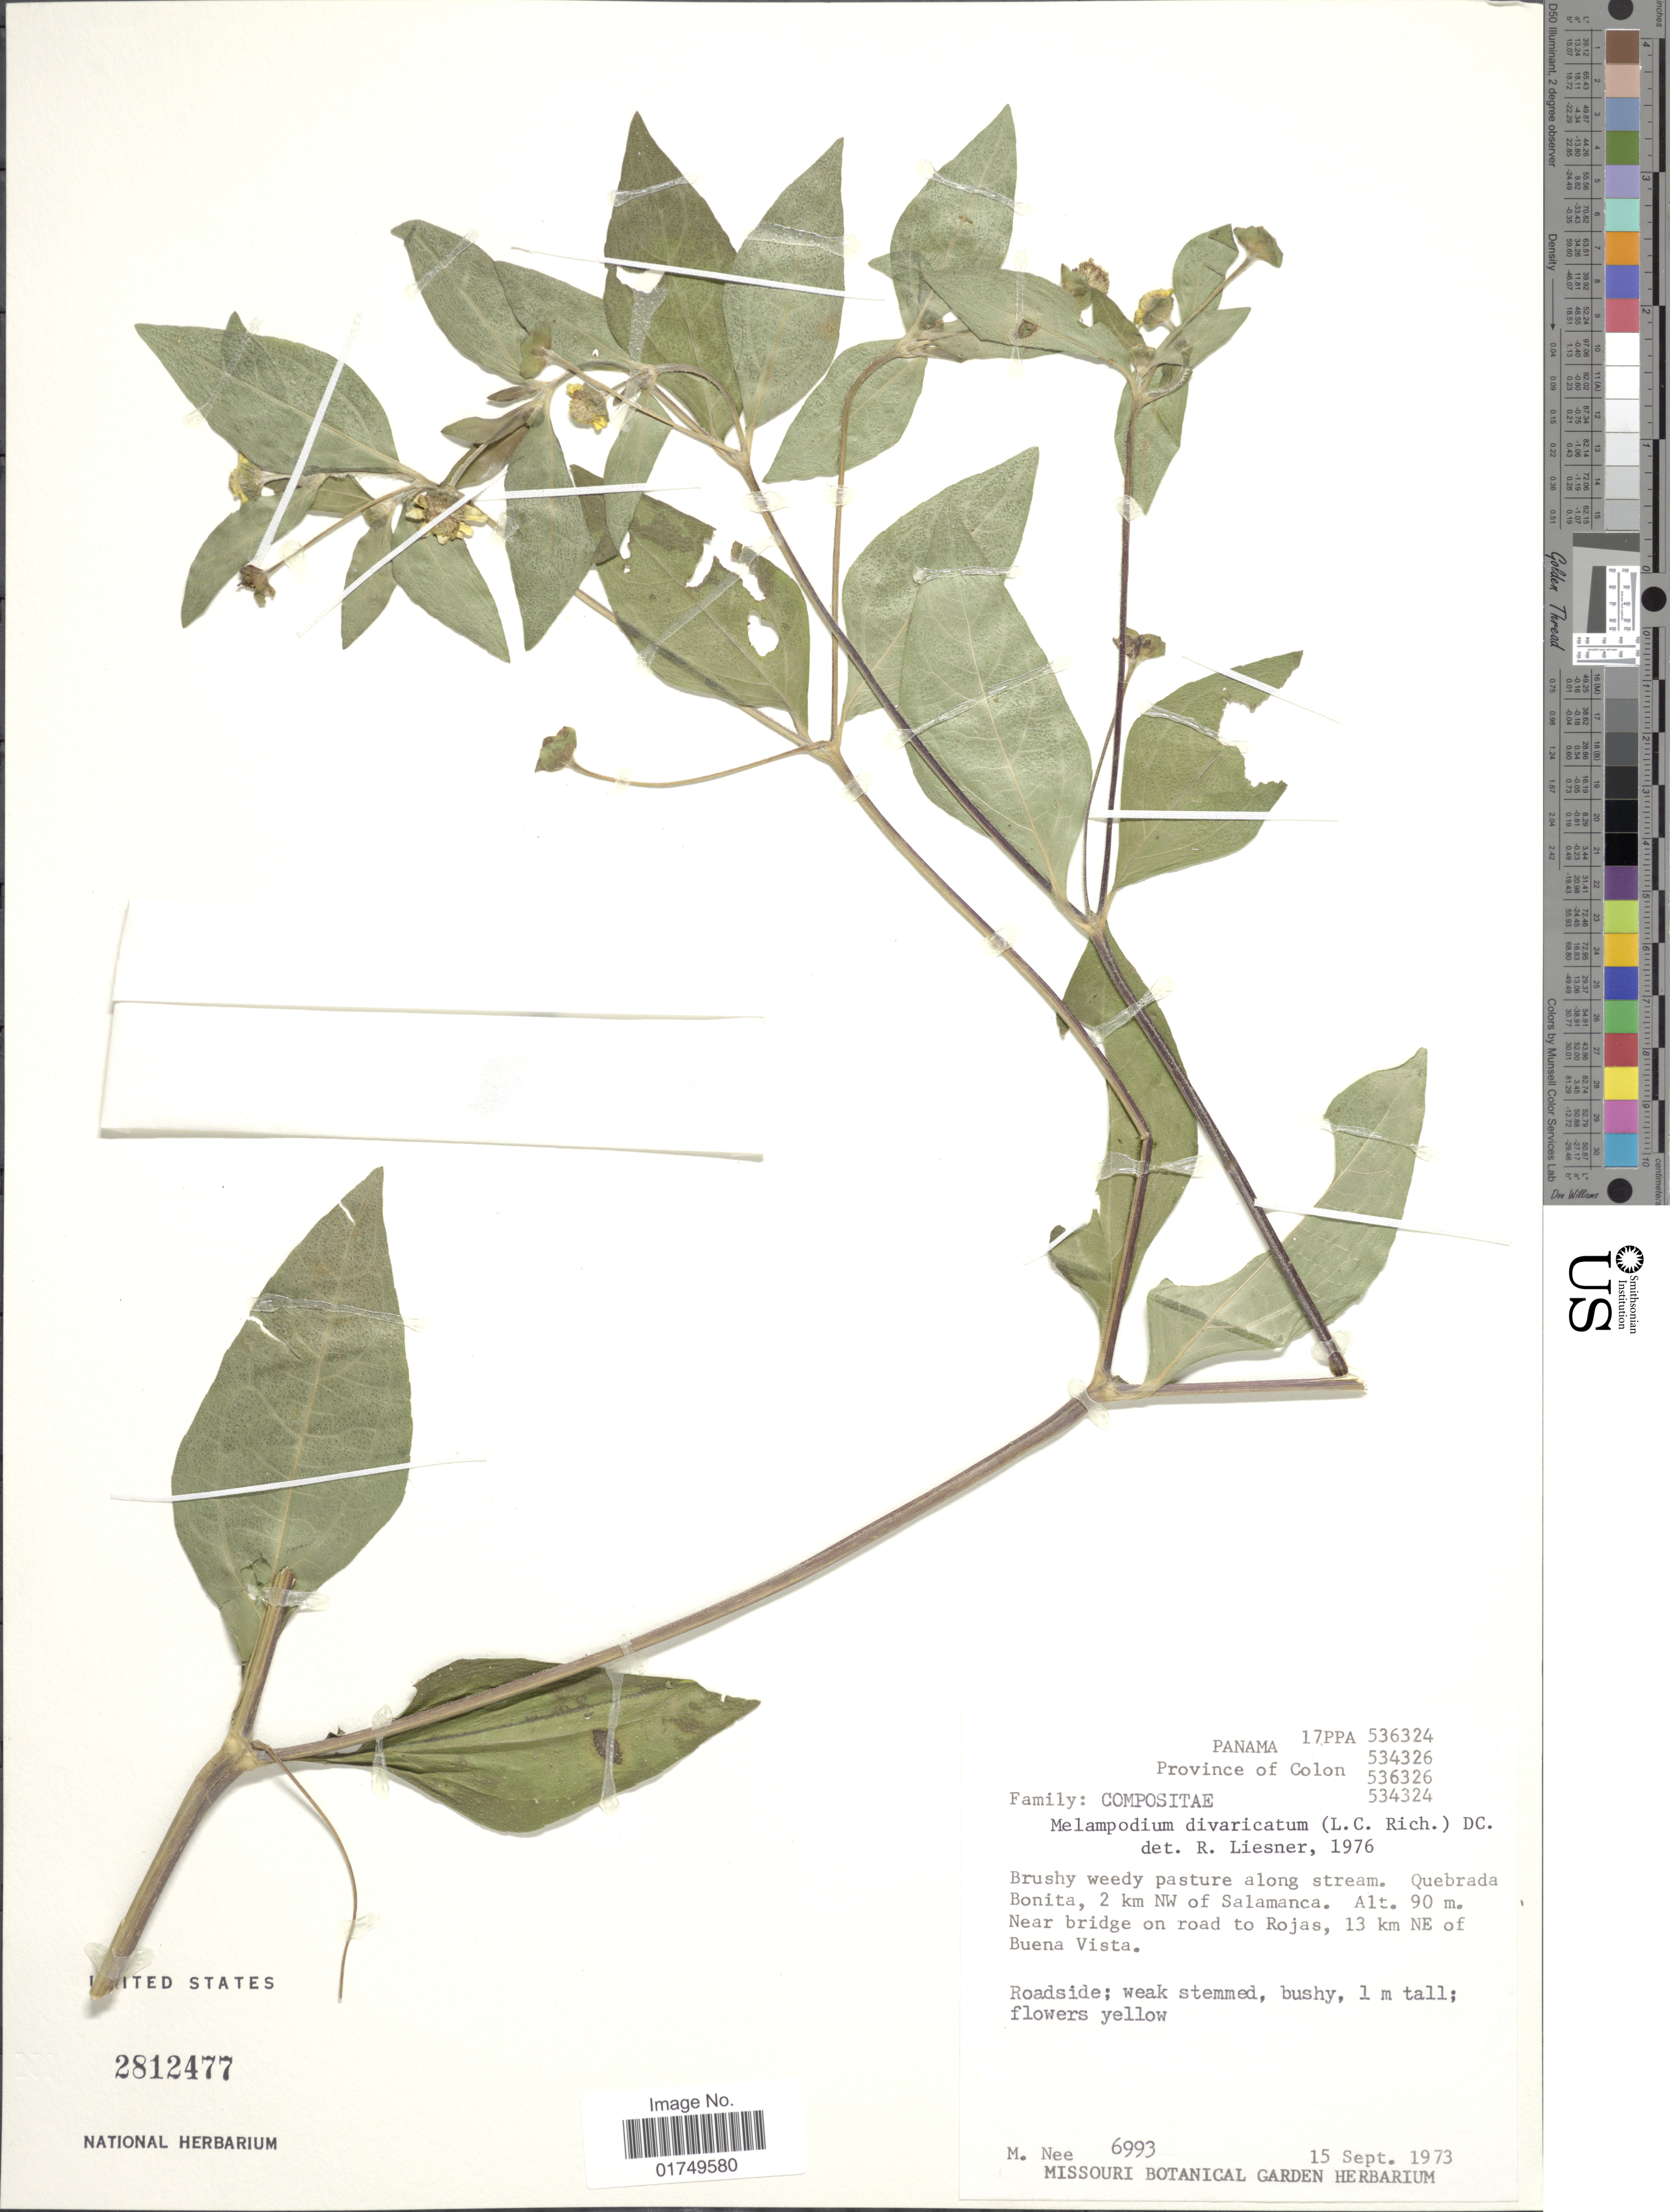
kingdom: Plantae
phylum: Tracheophyta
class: Magnoliopsida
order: Asterales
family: Asteraceae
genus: Melampodium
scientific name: Melampodium divaricatum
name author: (Rich.) DC.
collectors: M. Nee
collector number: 6993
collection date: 1973-09-15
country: Panama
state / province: Colón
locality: Quebrada Bonita, 2 km NW of Salamanca, Near bridge on road to Rojas, 13 km NE of Buena Vista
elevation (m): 90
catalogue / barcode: US 2812477